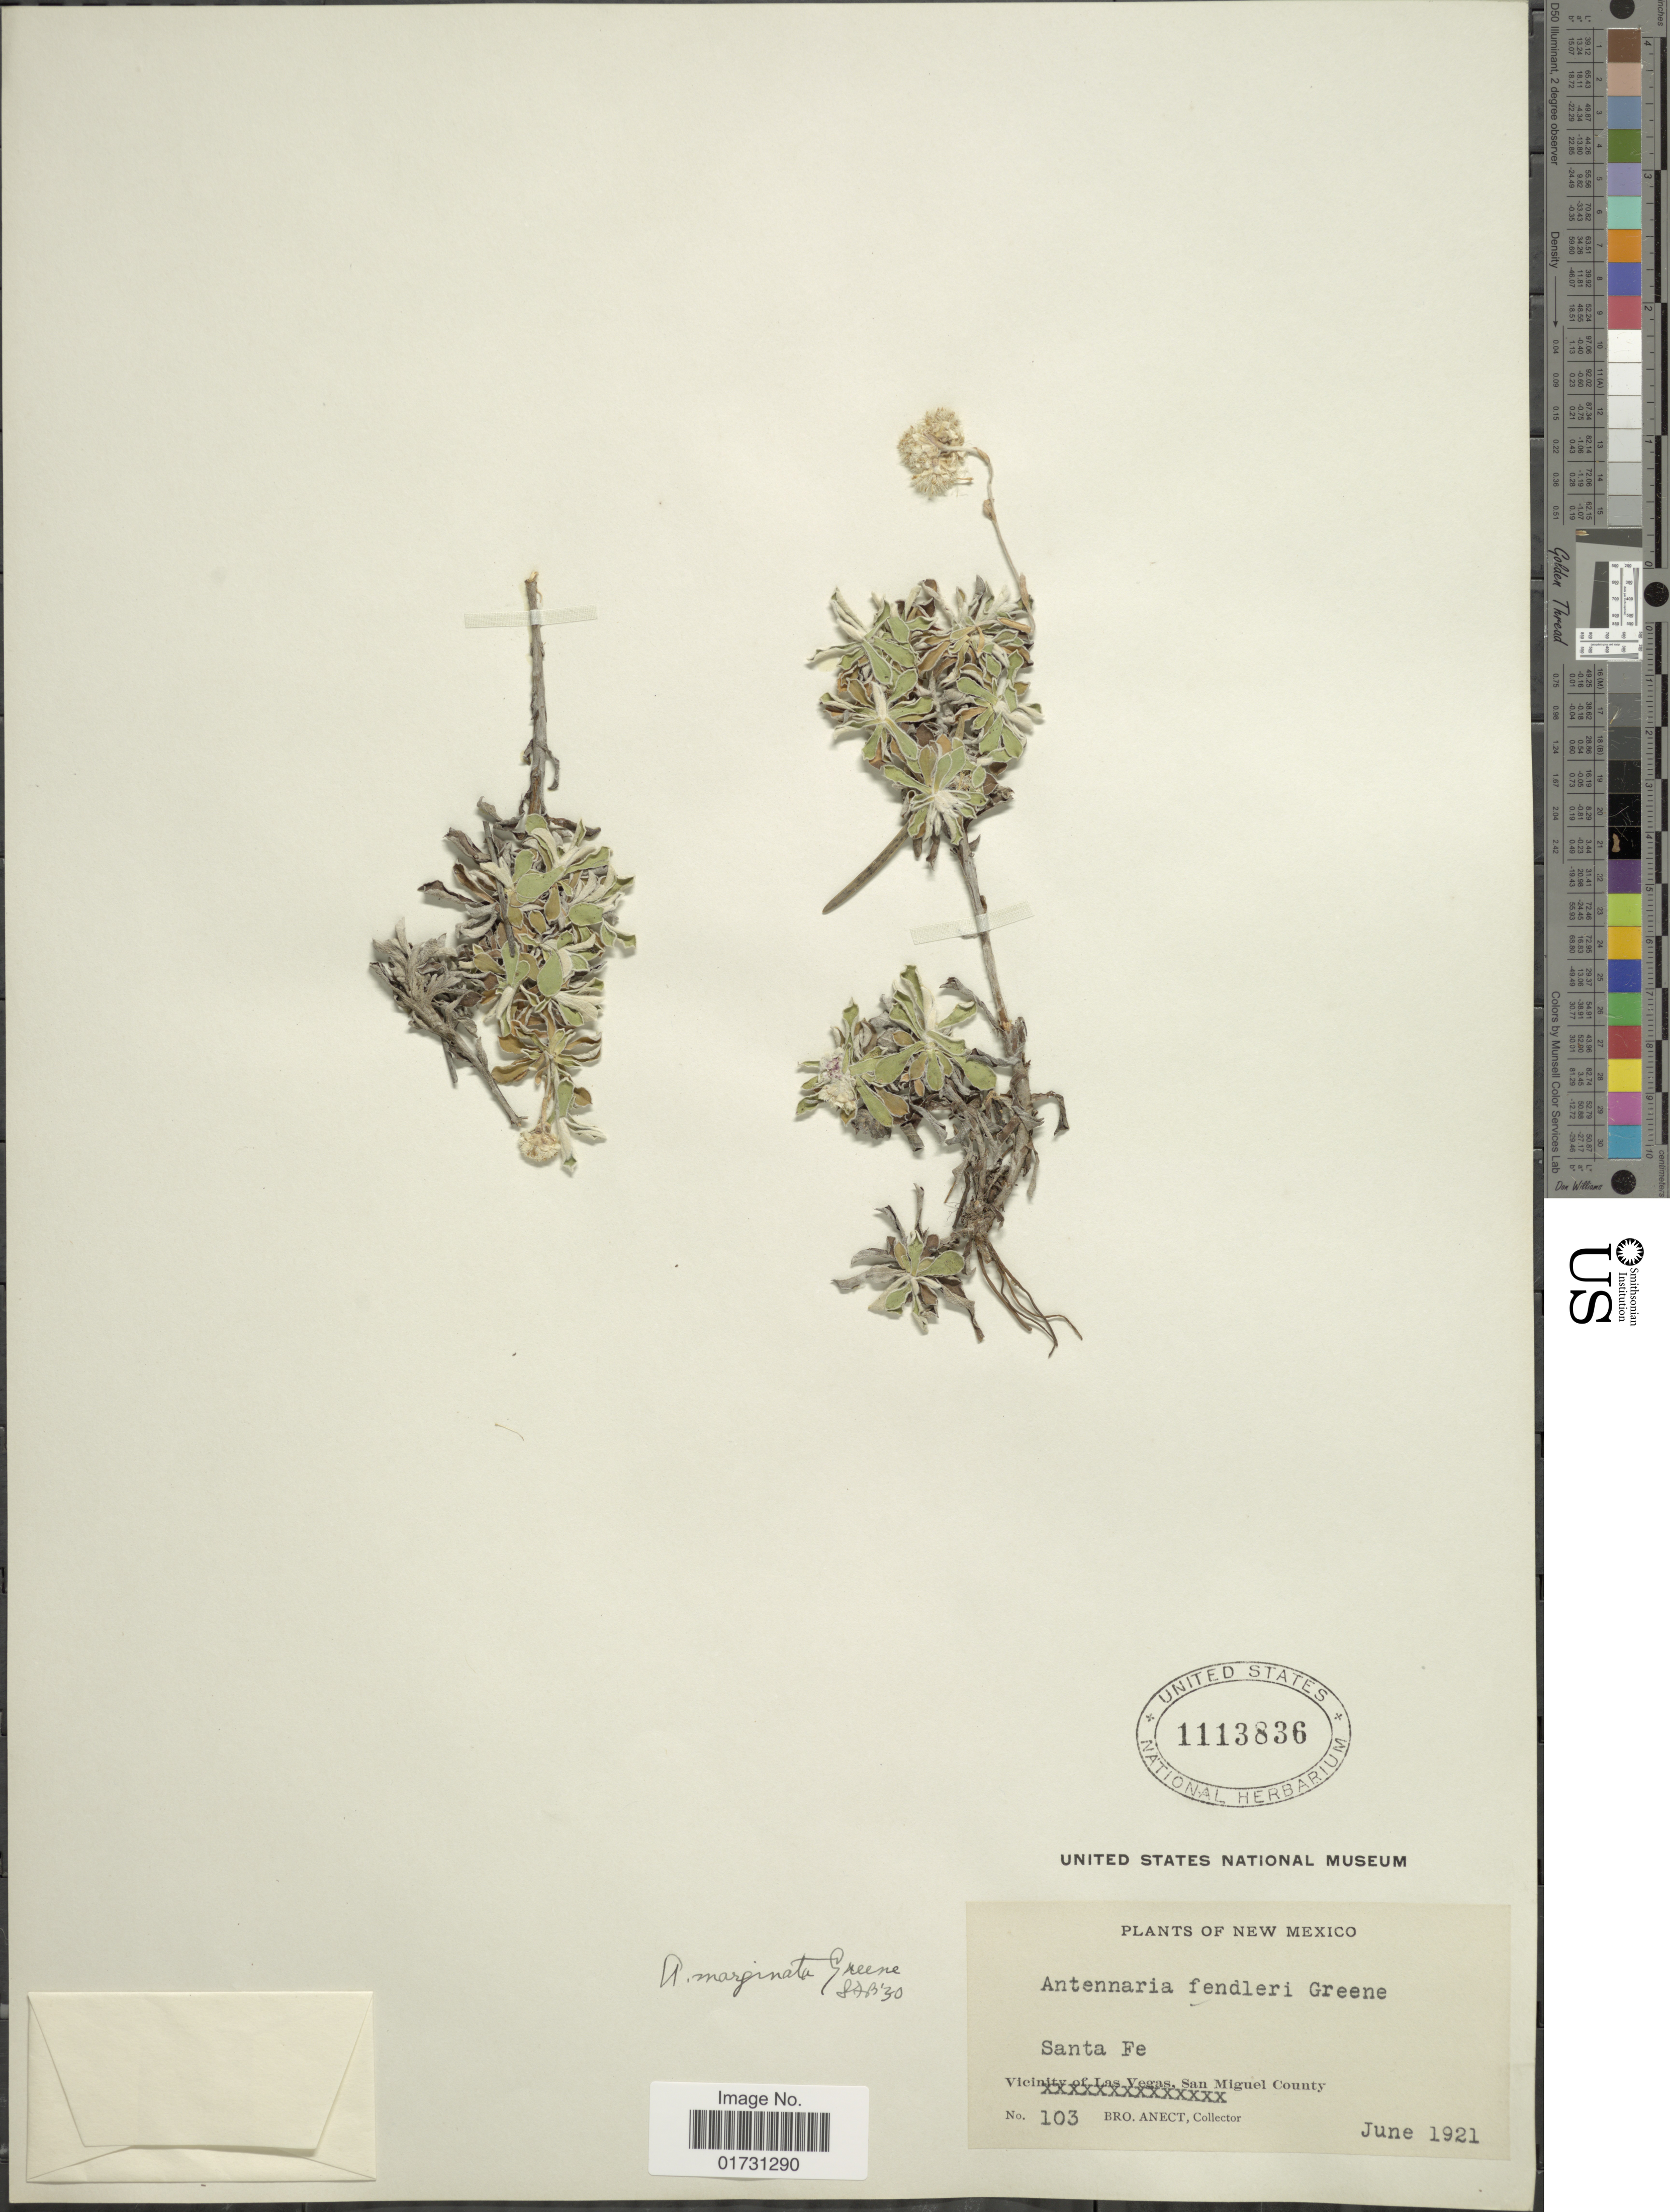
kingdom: Plantae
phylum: Tracheophyta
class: Magnoliopsida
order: Asterales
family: Asteraceae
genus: Antennaria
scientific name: Antennaria marginata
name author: Greene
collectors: B. Anect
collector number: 103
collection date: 1921-06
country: United States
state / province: New Mexico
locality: Santa Fe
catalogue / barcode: US 1113836